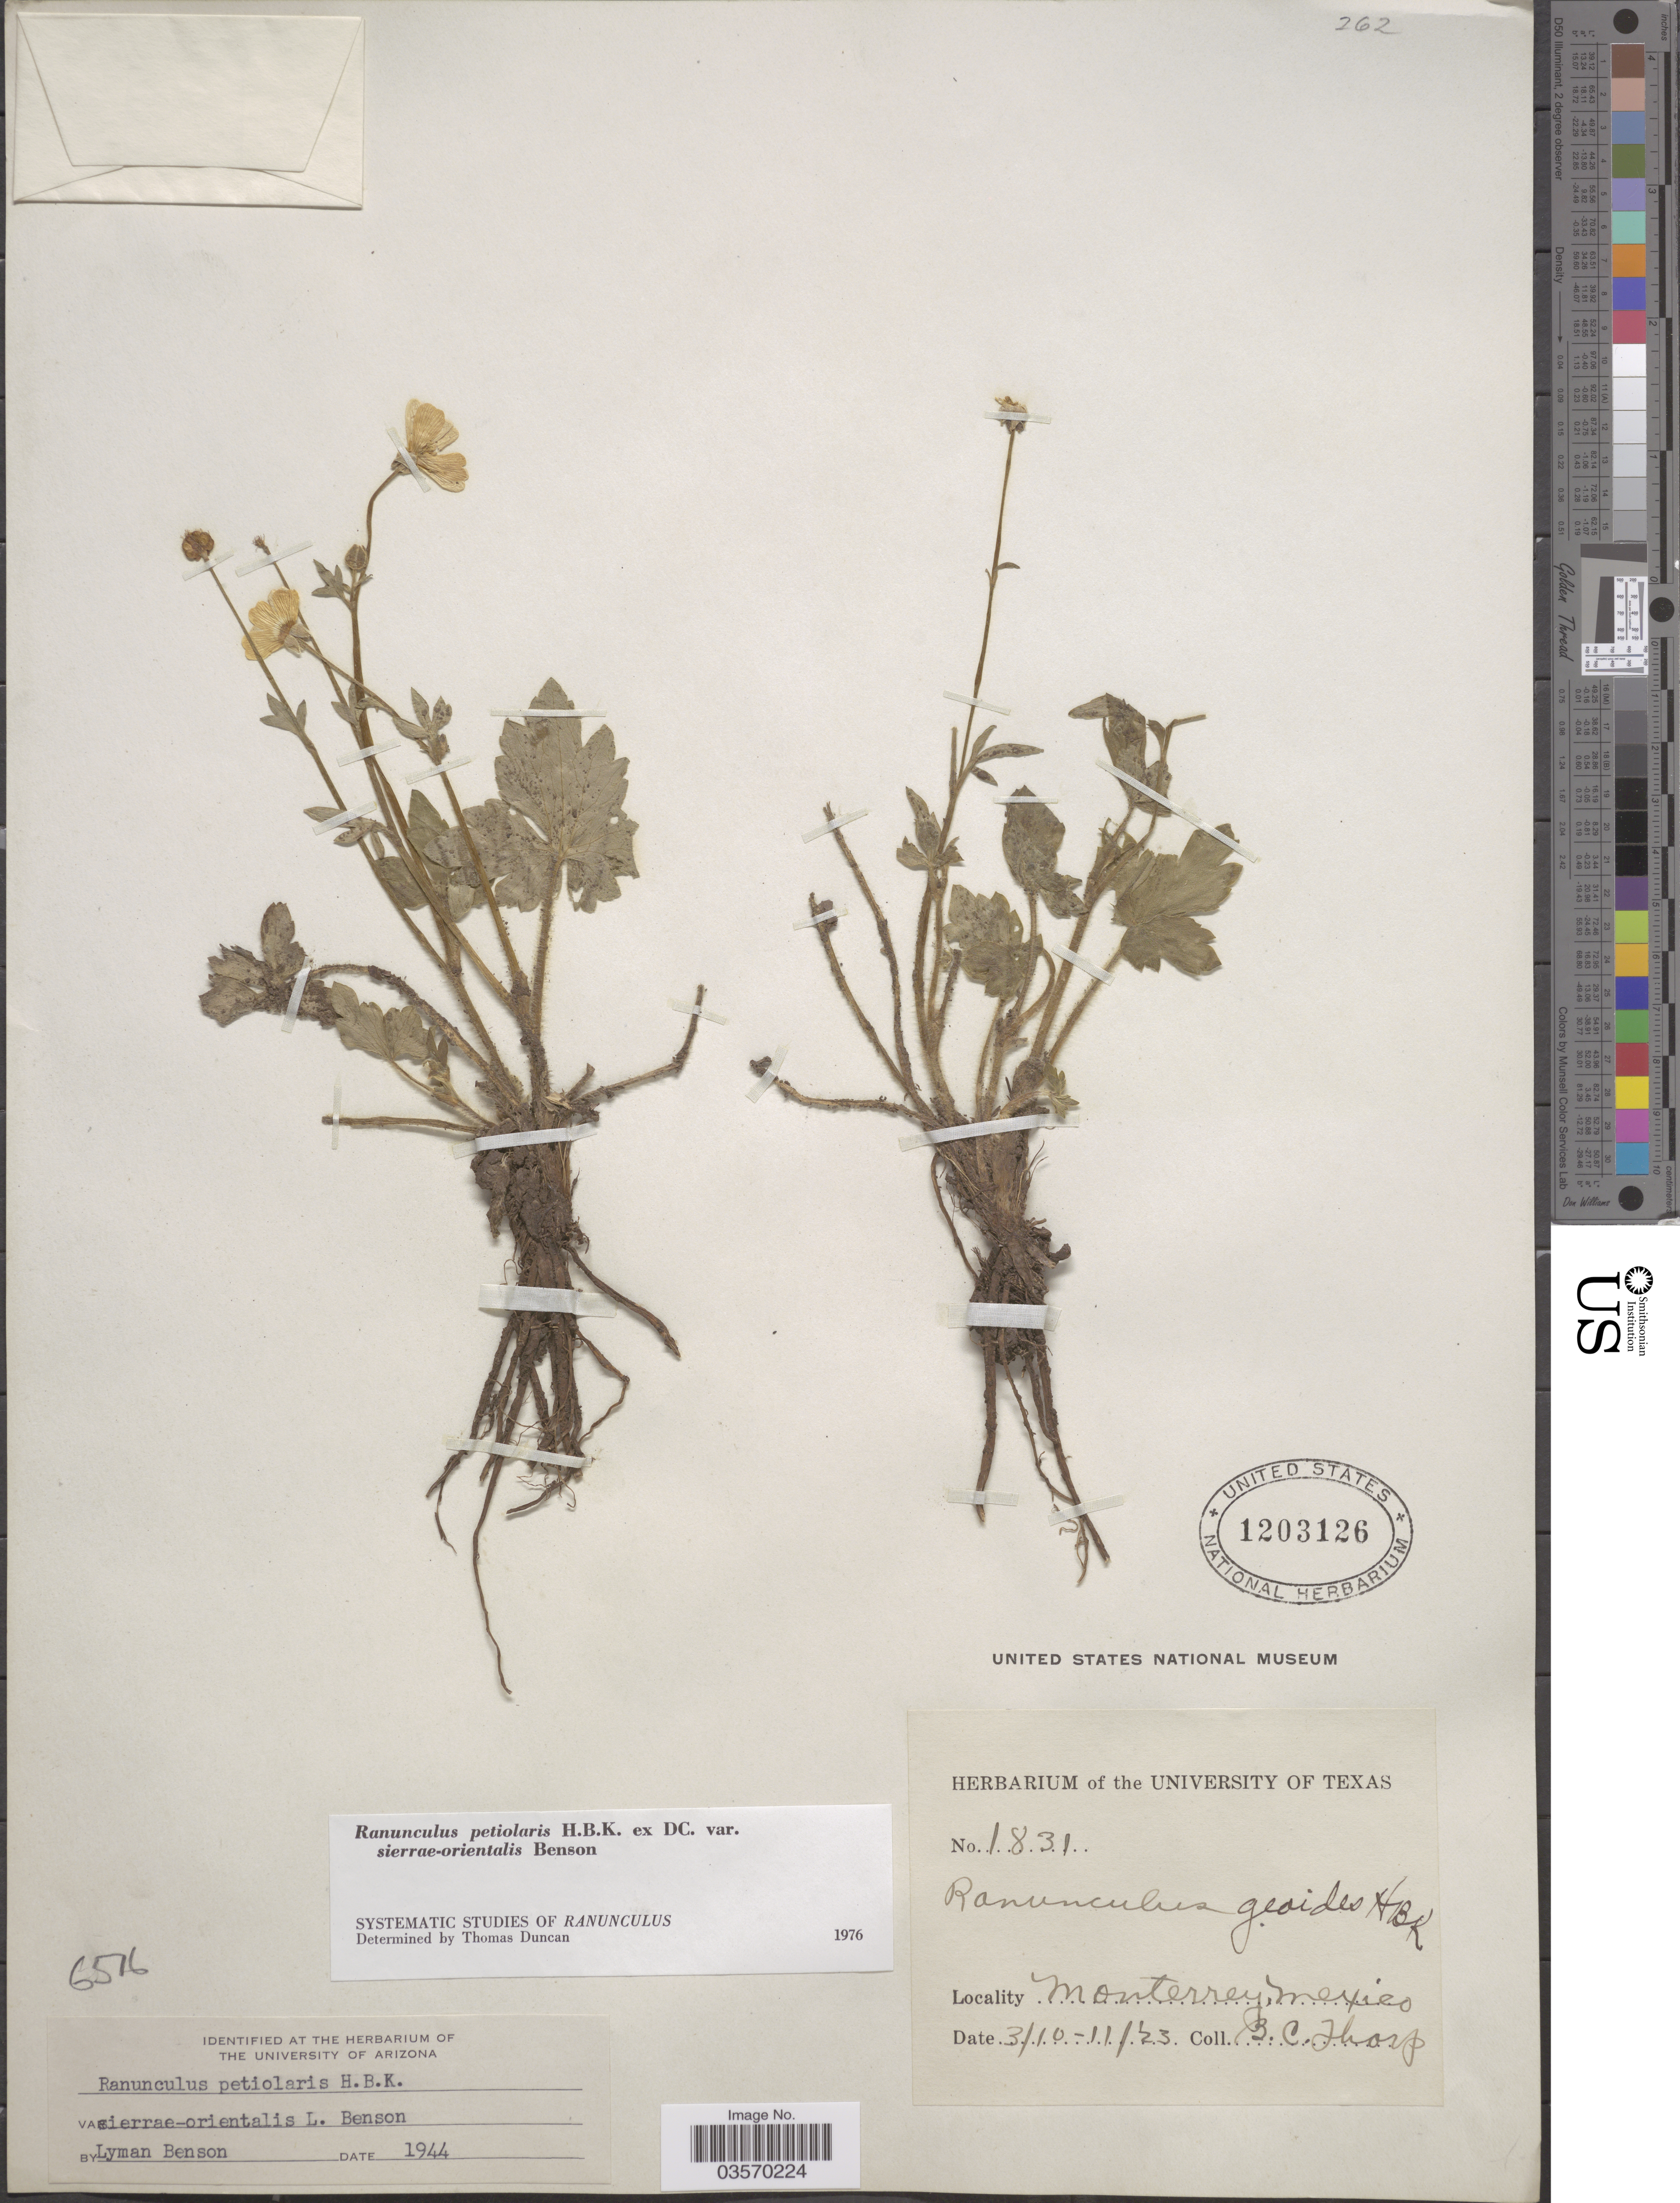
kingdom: Plantae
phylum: Tracheophyta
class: Magnoliopsida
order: Ranunculales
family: Ranunculaceae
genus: Ranunculus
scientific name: Ranunculus petiolaris var. sierrae-orientalis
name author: L.D. Benson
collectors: B. C. Tharp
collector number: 1831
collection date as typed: Transcribed d/m/y: 3/10/23 to 3/11/23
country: Mexico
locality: Monterrey.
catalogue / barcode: US 1203126